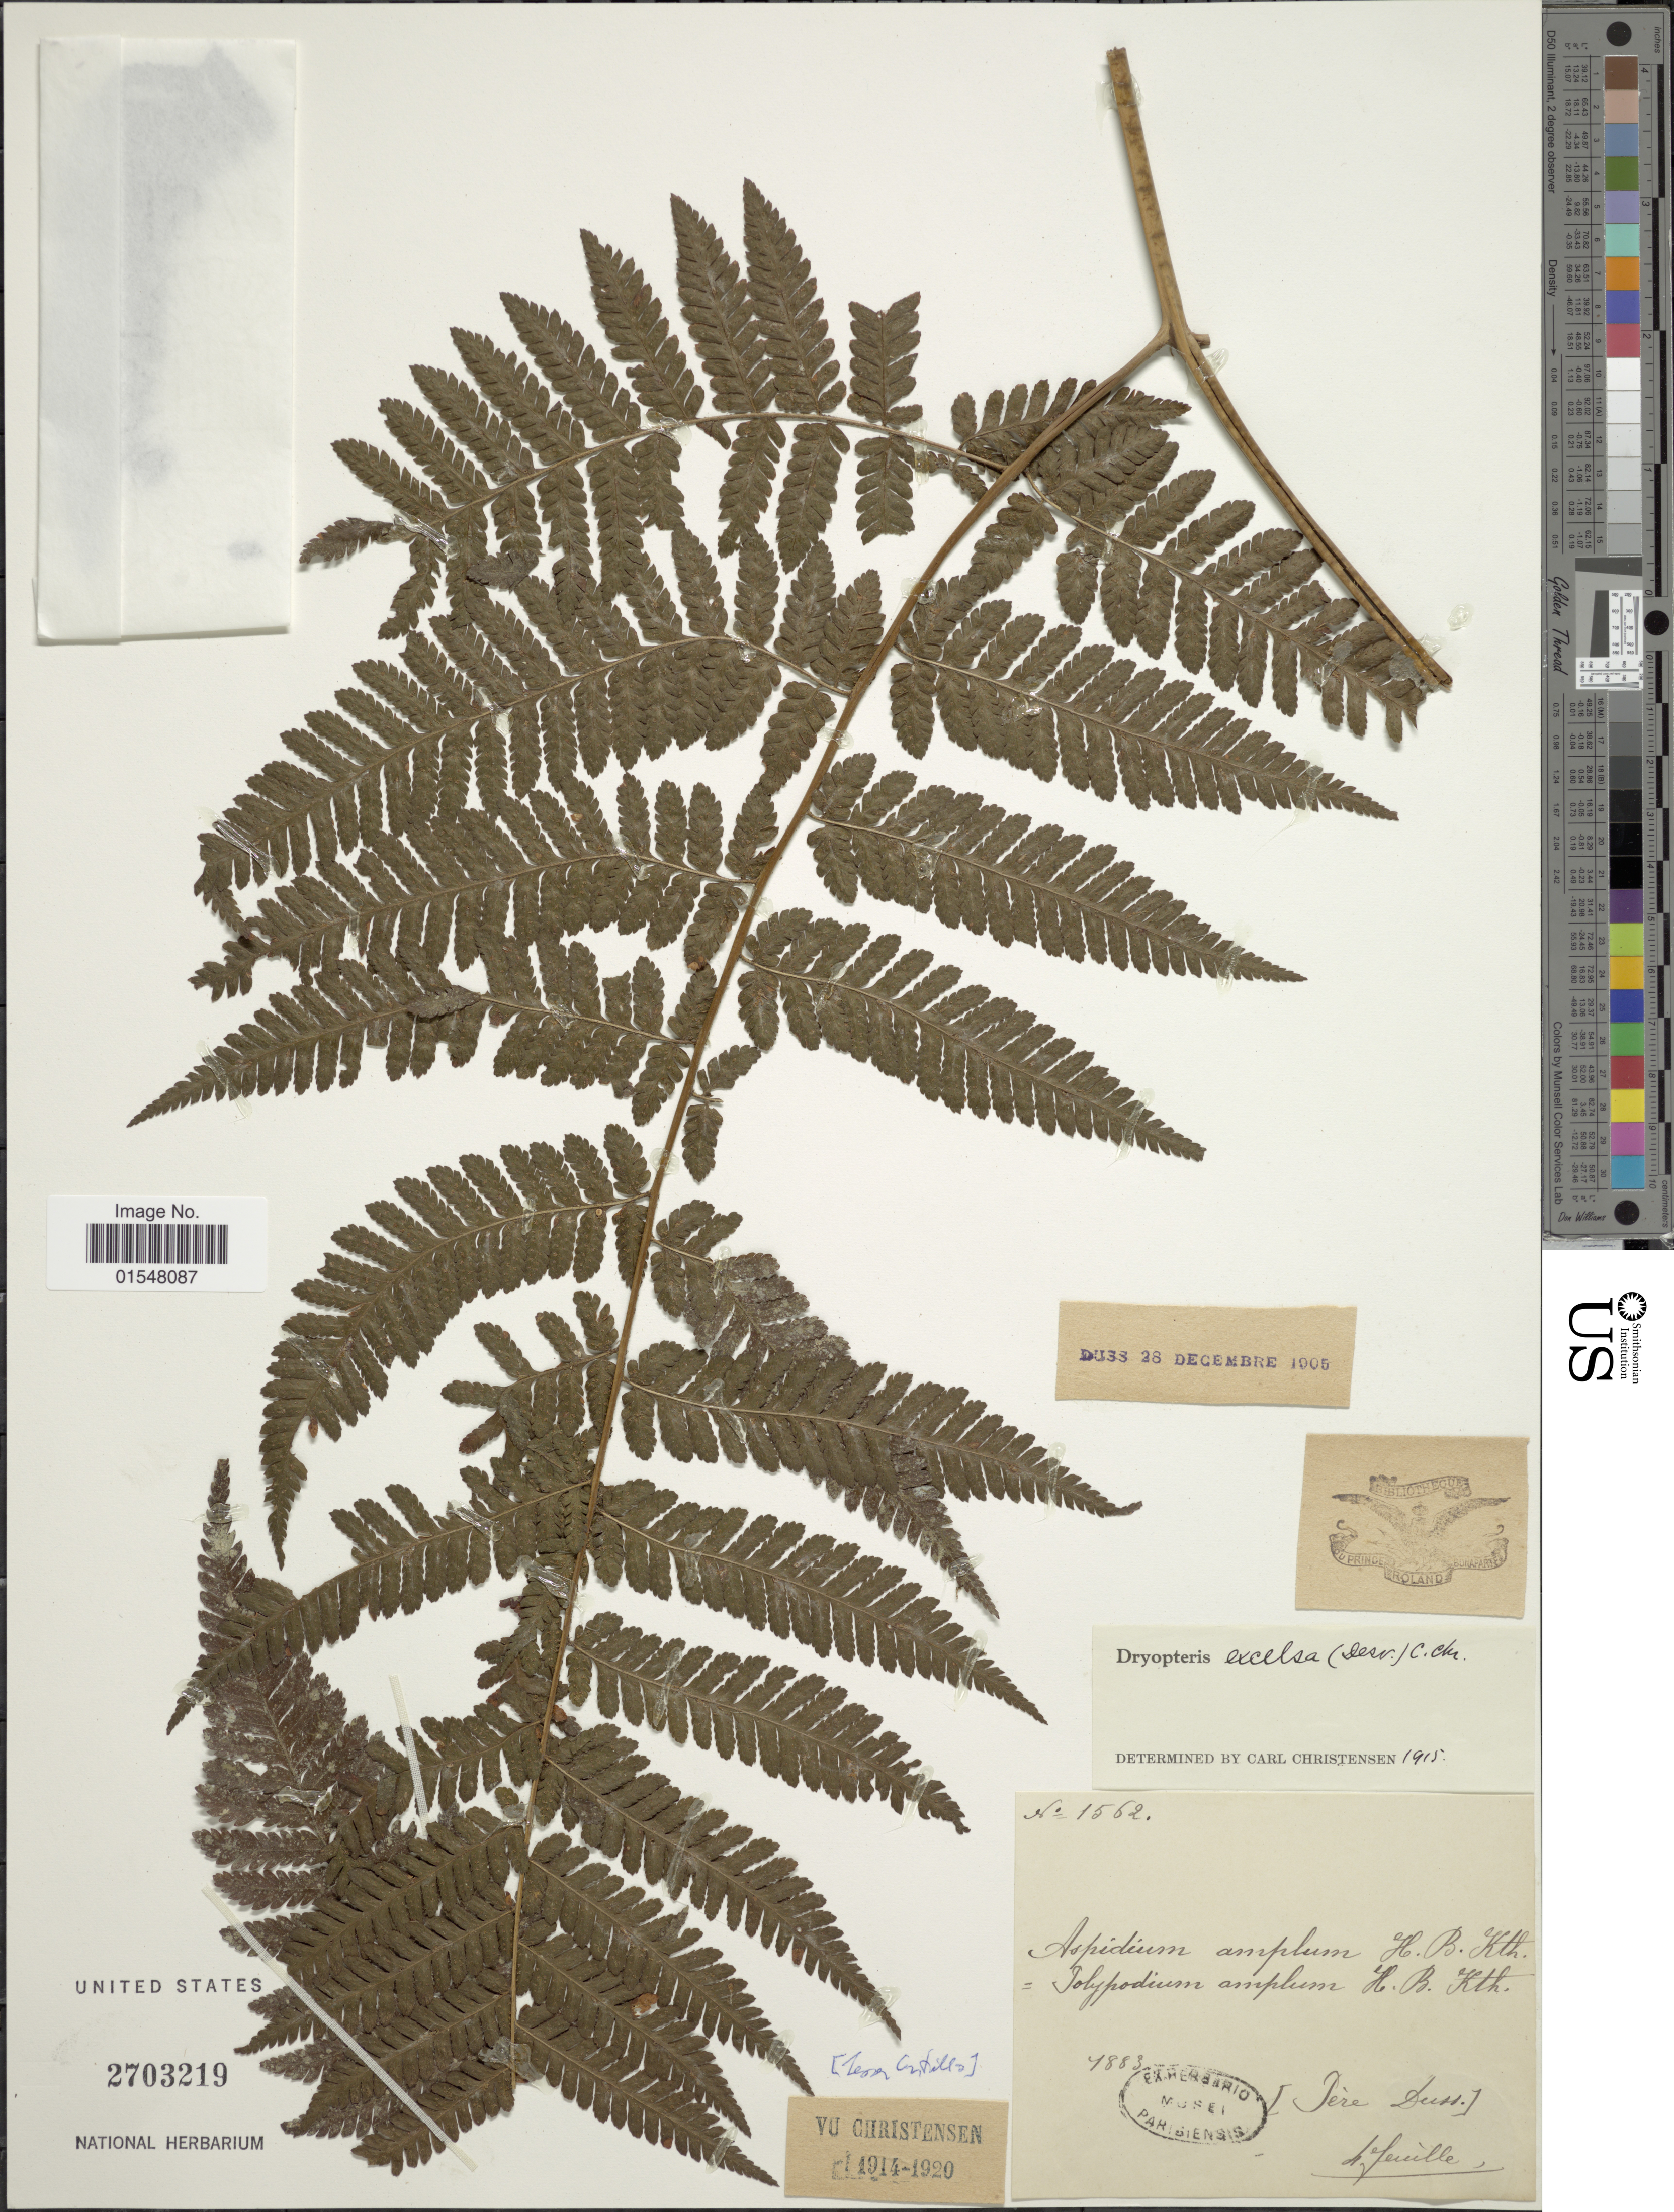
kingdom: Plantae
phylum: Tracheophyta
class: Polypodiopsida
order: Polypodiales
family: Dryopteridaceae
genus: Ctenitis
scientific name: Ctenitis excelsa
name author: (Desv.) Proctor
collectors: Père Duss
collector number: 1562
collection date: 1883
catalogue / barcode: US 2703219